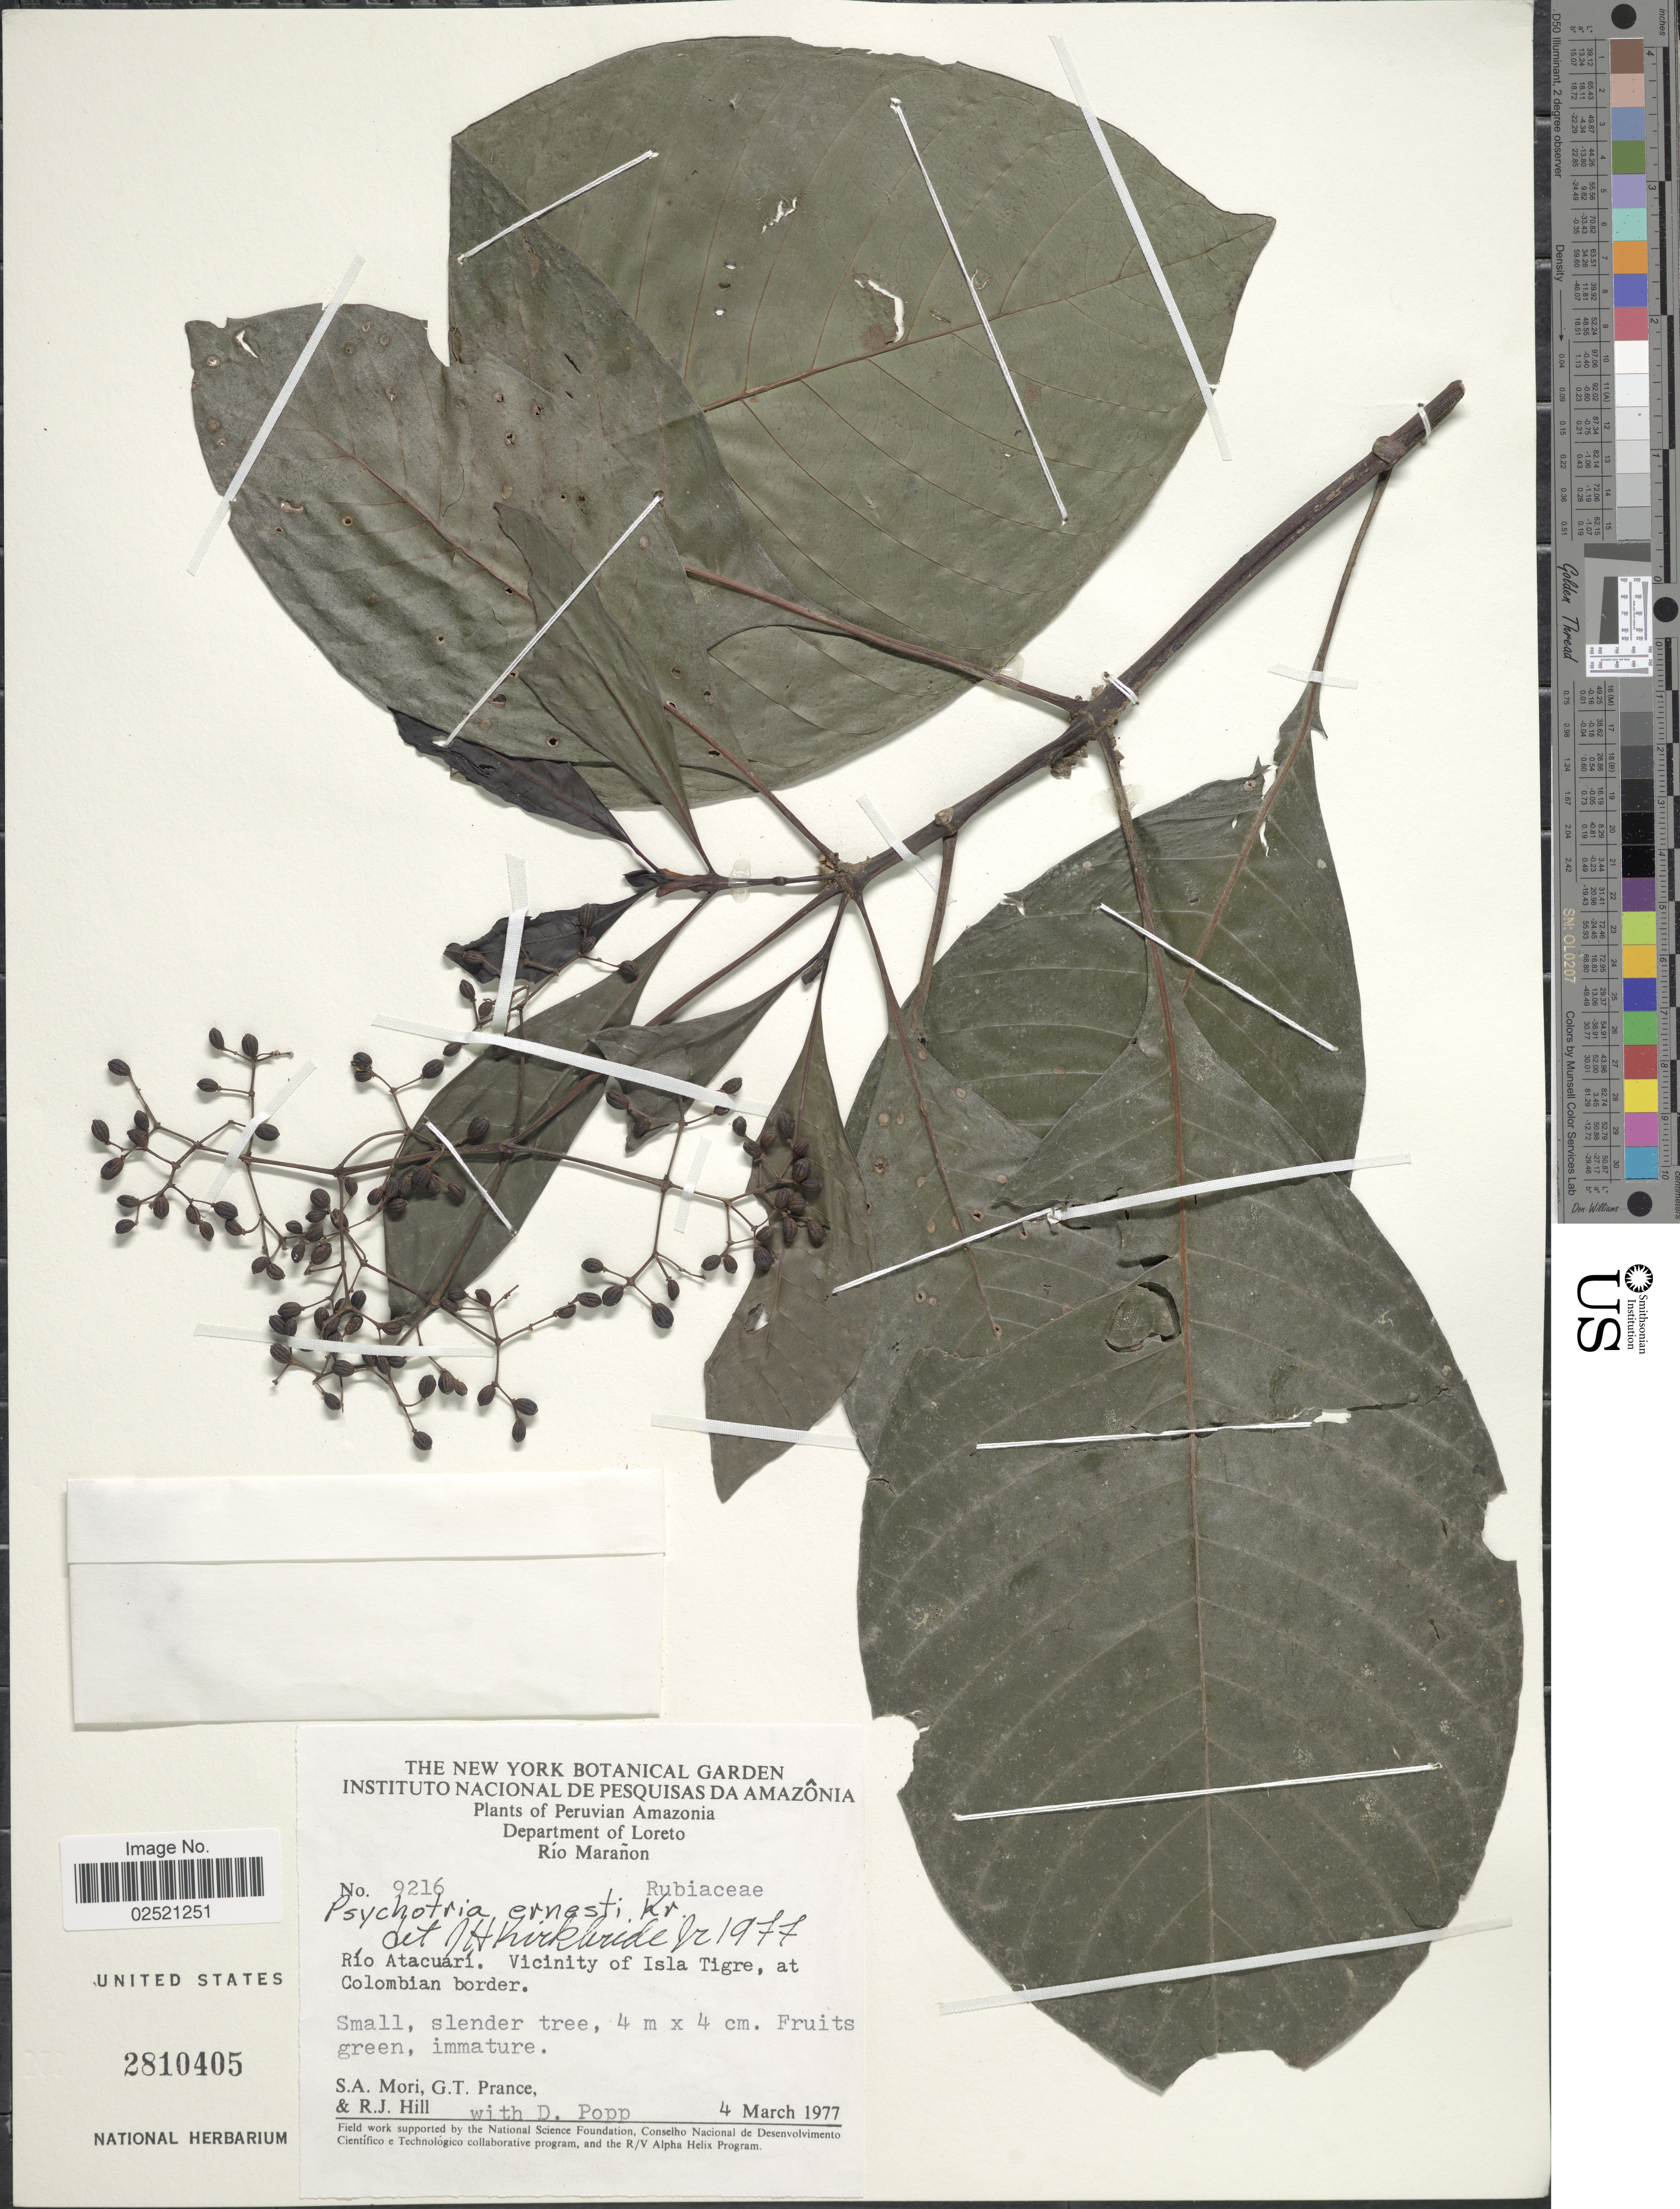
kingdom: Plantae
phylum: Tracheophyta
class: Magnoliopsida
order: Gentianales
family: Rubiaceae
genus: Psychotria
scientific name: Psychotria ernestii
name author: K. Krause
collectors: S. Mori, G. T. Prance, R. J. Hill & D. Popp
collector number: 9216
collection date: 1977-03-04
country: Peru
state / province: Loreto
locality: Peruvian Amazonia, Rio Maranon, Rio Atacuari, Vicinity of Isla Tigre, at Colombian border.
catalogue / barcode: US 2810405